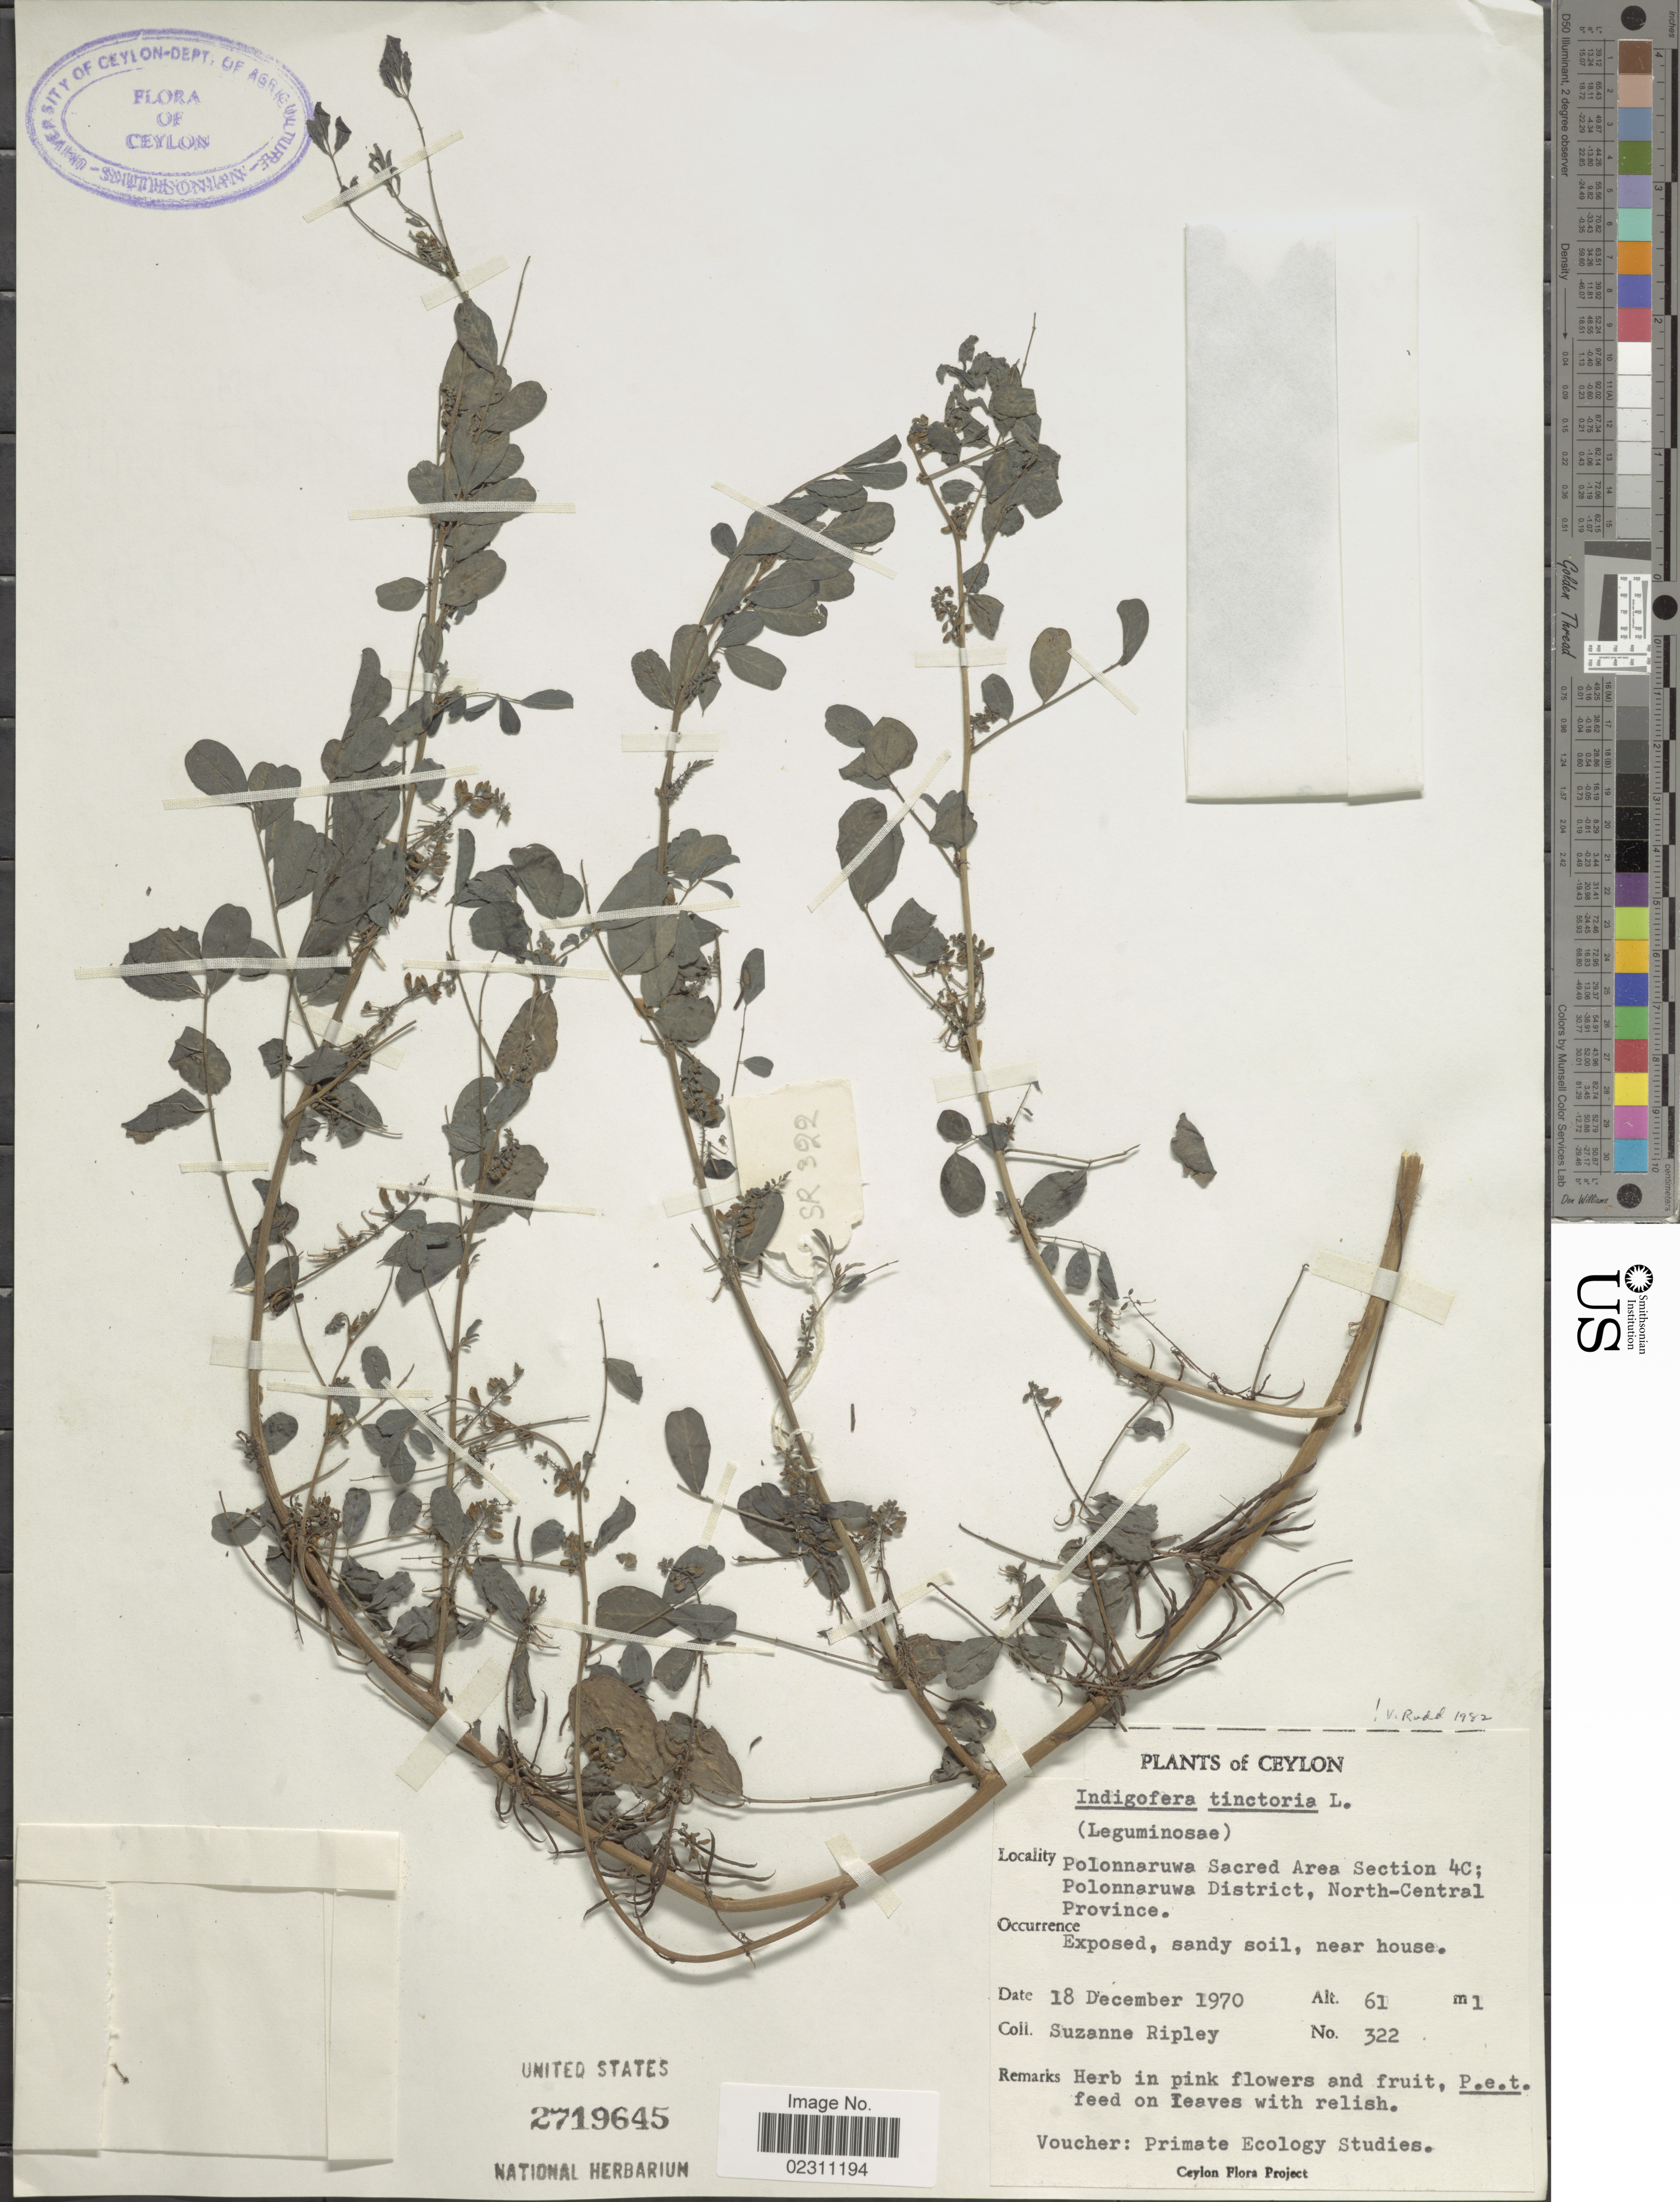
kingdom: Plantae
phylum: Tracheophyta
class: Magnoliopsida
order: Fabales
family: Fabaceae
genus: Indigofera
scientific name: Indigofera tinctoria sensu Naves non L.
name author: Naves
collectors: S. Ripley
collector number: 322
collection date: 1970-12-18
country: Sri Lanka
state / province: North Central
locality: Ceylon. Polonnaruwa Sacred Area Section 4C; Polonnaruwa District, North-Central Province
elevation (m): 61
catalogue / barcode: US 2719645